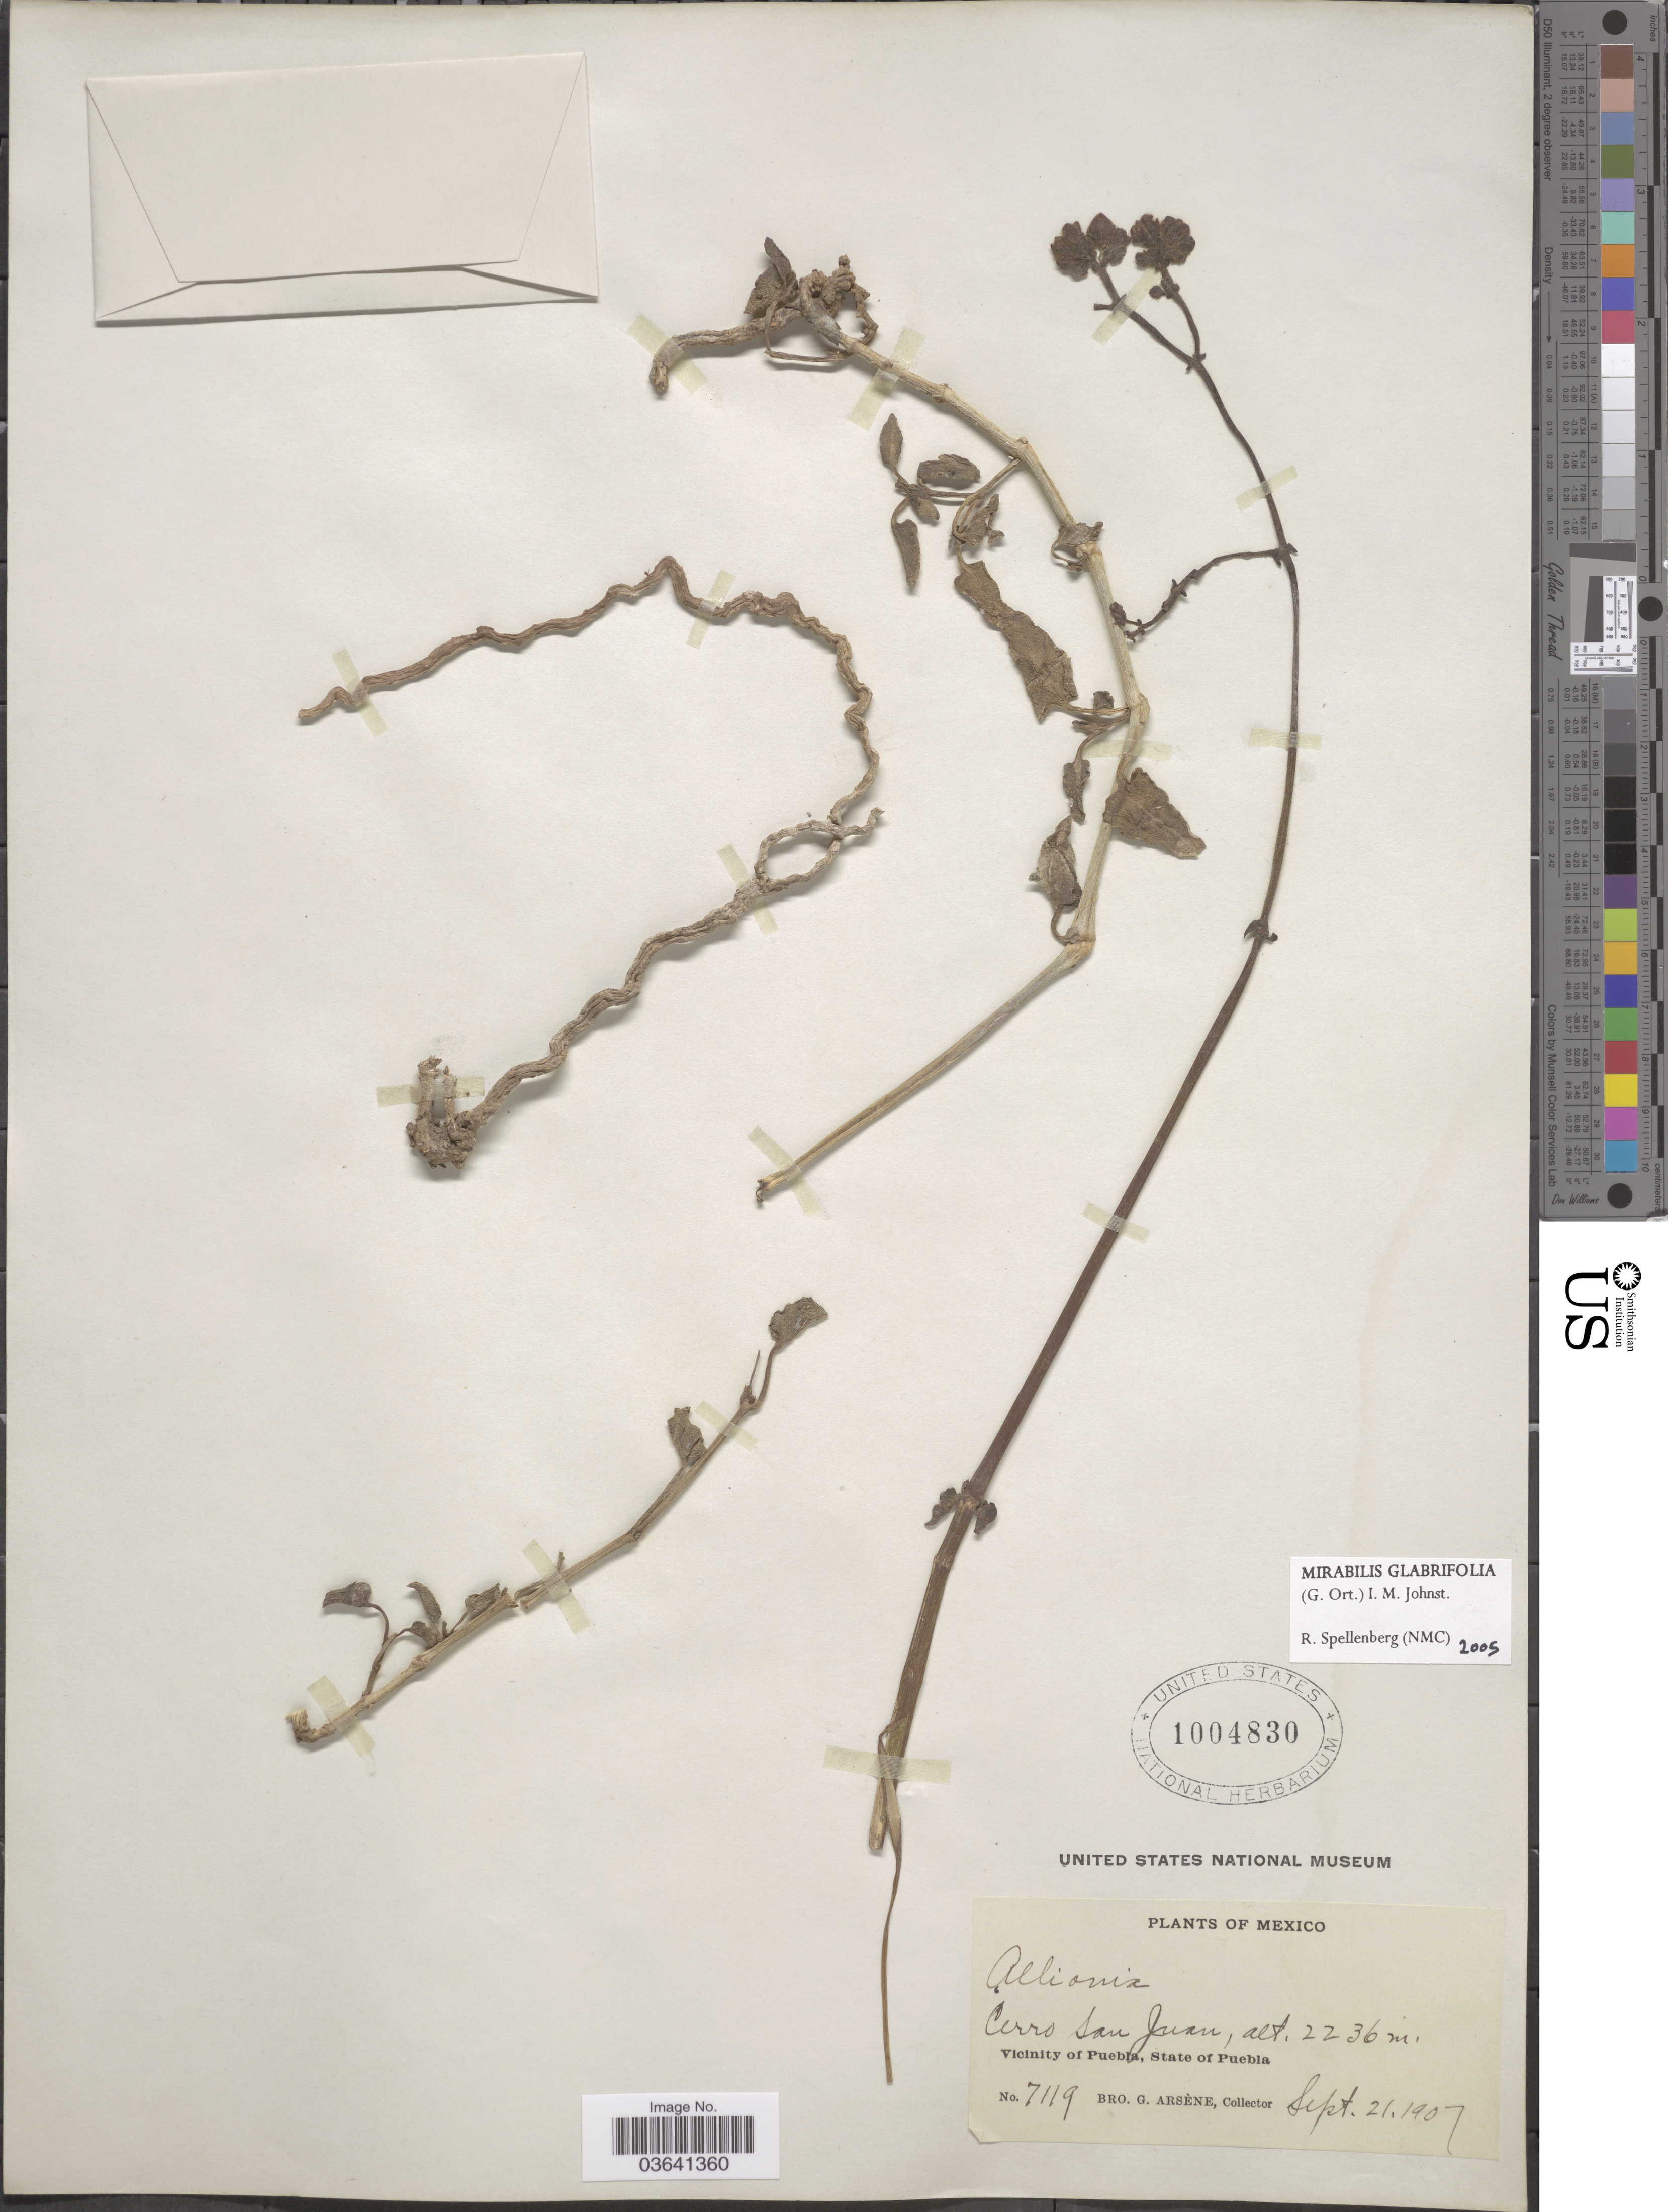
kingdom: Plantae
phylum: Tracheophyta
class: Magnoliopsida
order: Caryophyllales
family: Nyctaginaceae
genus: Mirabilis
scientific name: Mirabilis glabrifolia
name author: (Ort.) I.M. Johnst.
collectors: Bro. G. Arsène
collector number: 7119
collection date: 1907-09-21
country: Mexico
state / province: Puebla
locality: Cerro San Juan. Vicinity of Puebla.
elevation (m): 2236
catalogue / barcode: US 1004830